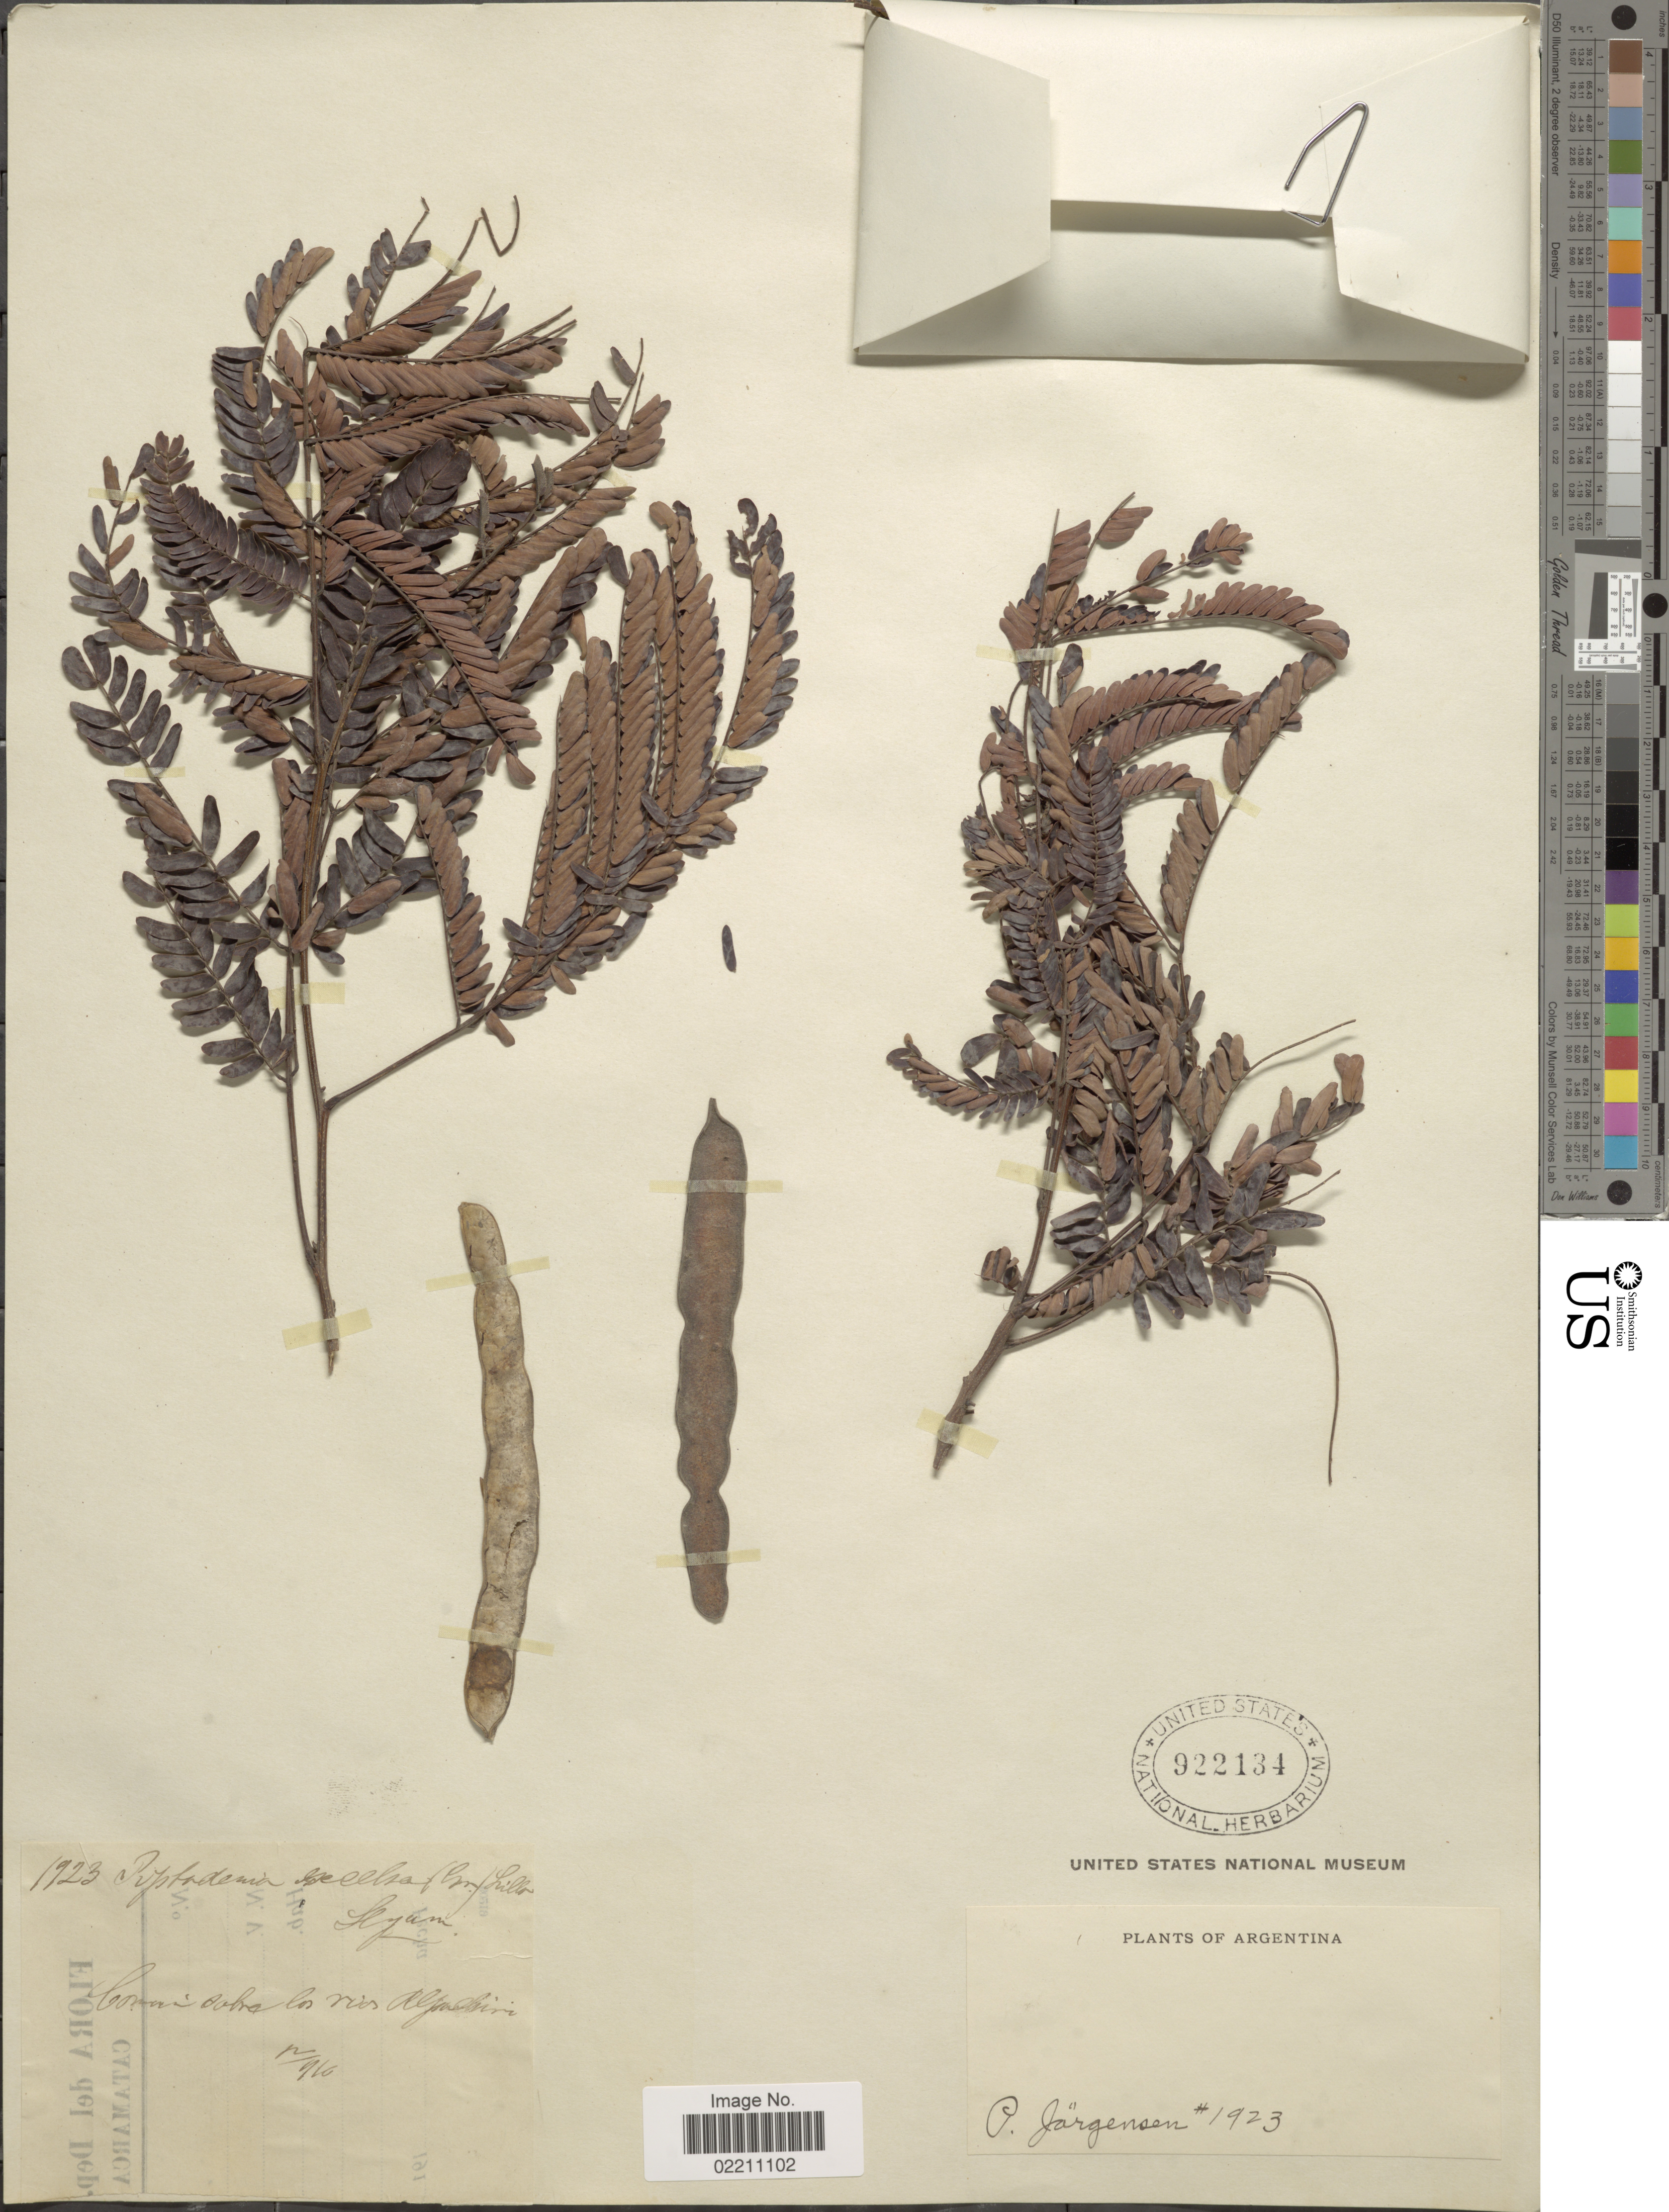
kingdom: Plantae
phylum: Tracheophyta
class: Magnoliopsida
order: Fabales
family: Fabaceae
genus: Parapiptadenia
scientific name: Parapiptadenia excelsa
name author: (Griseb.) Burkart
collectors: P. Jörgensen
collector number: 1923?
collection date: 1916-12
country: Argentina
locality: Argentina. Comun sobra los rio Alpichiri.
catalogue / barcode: US 922134